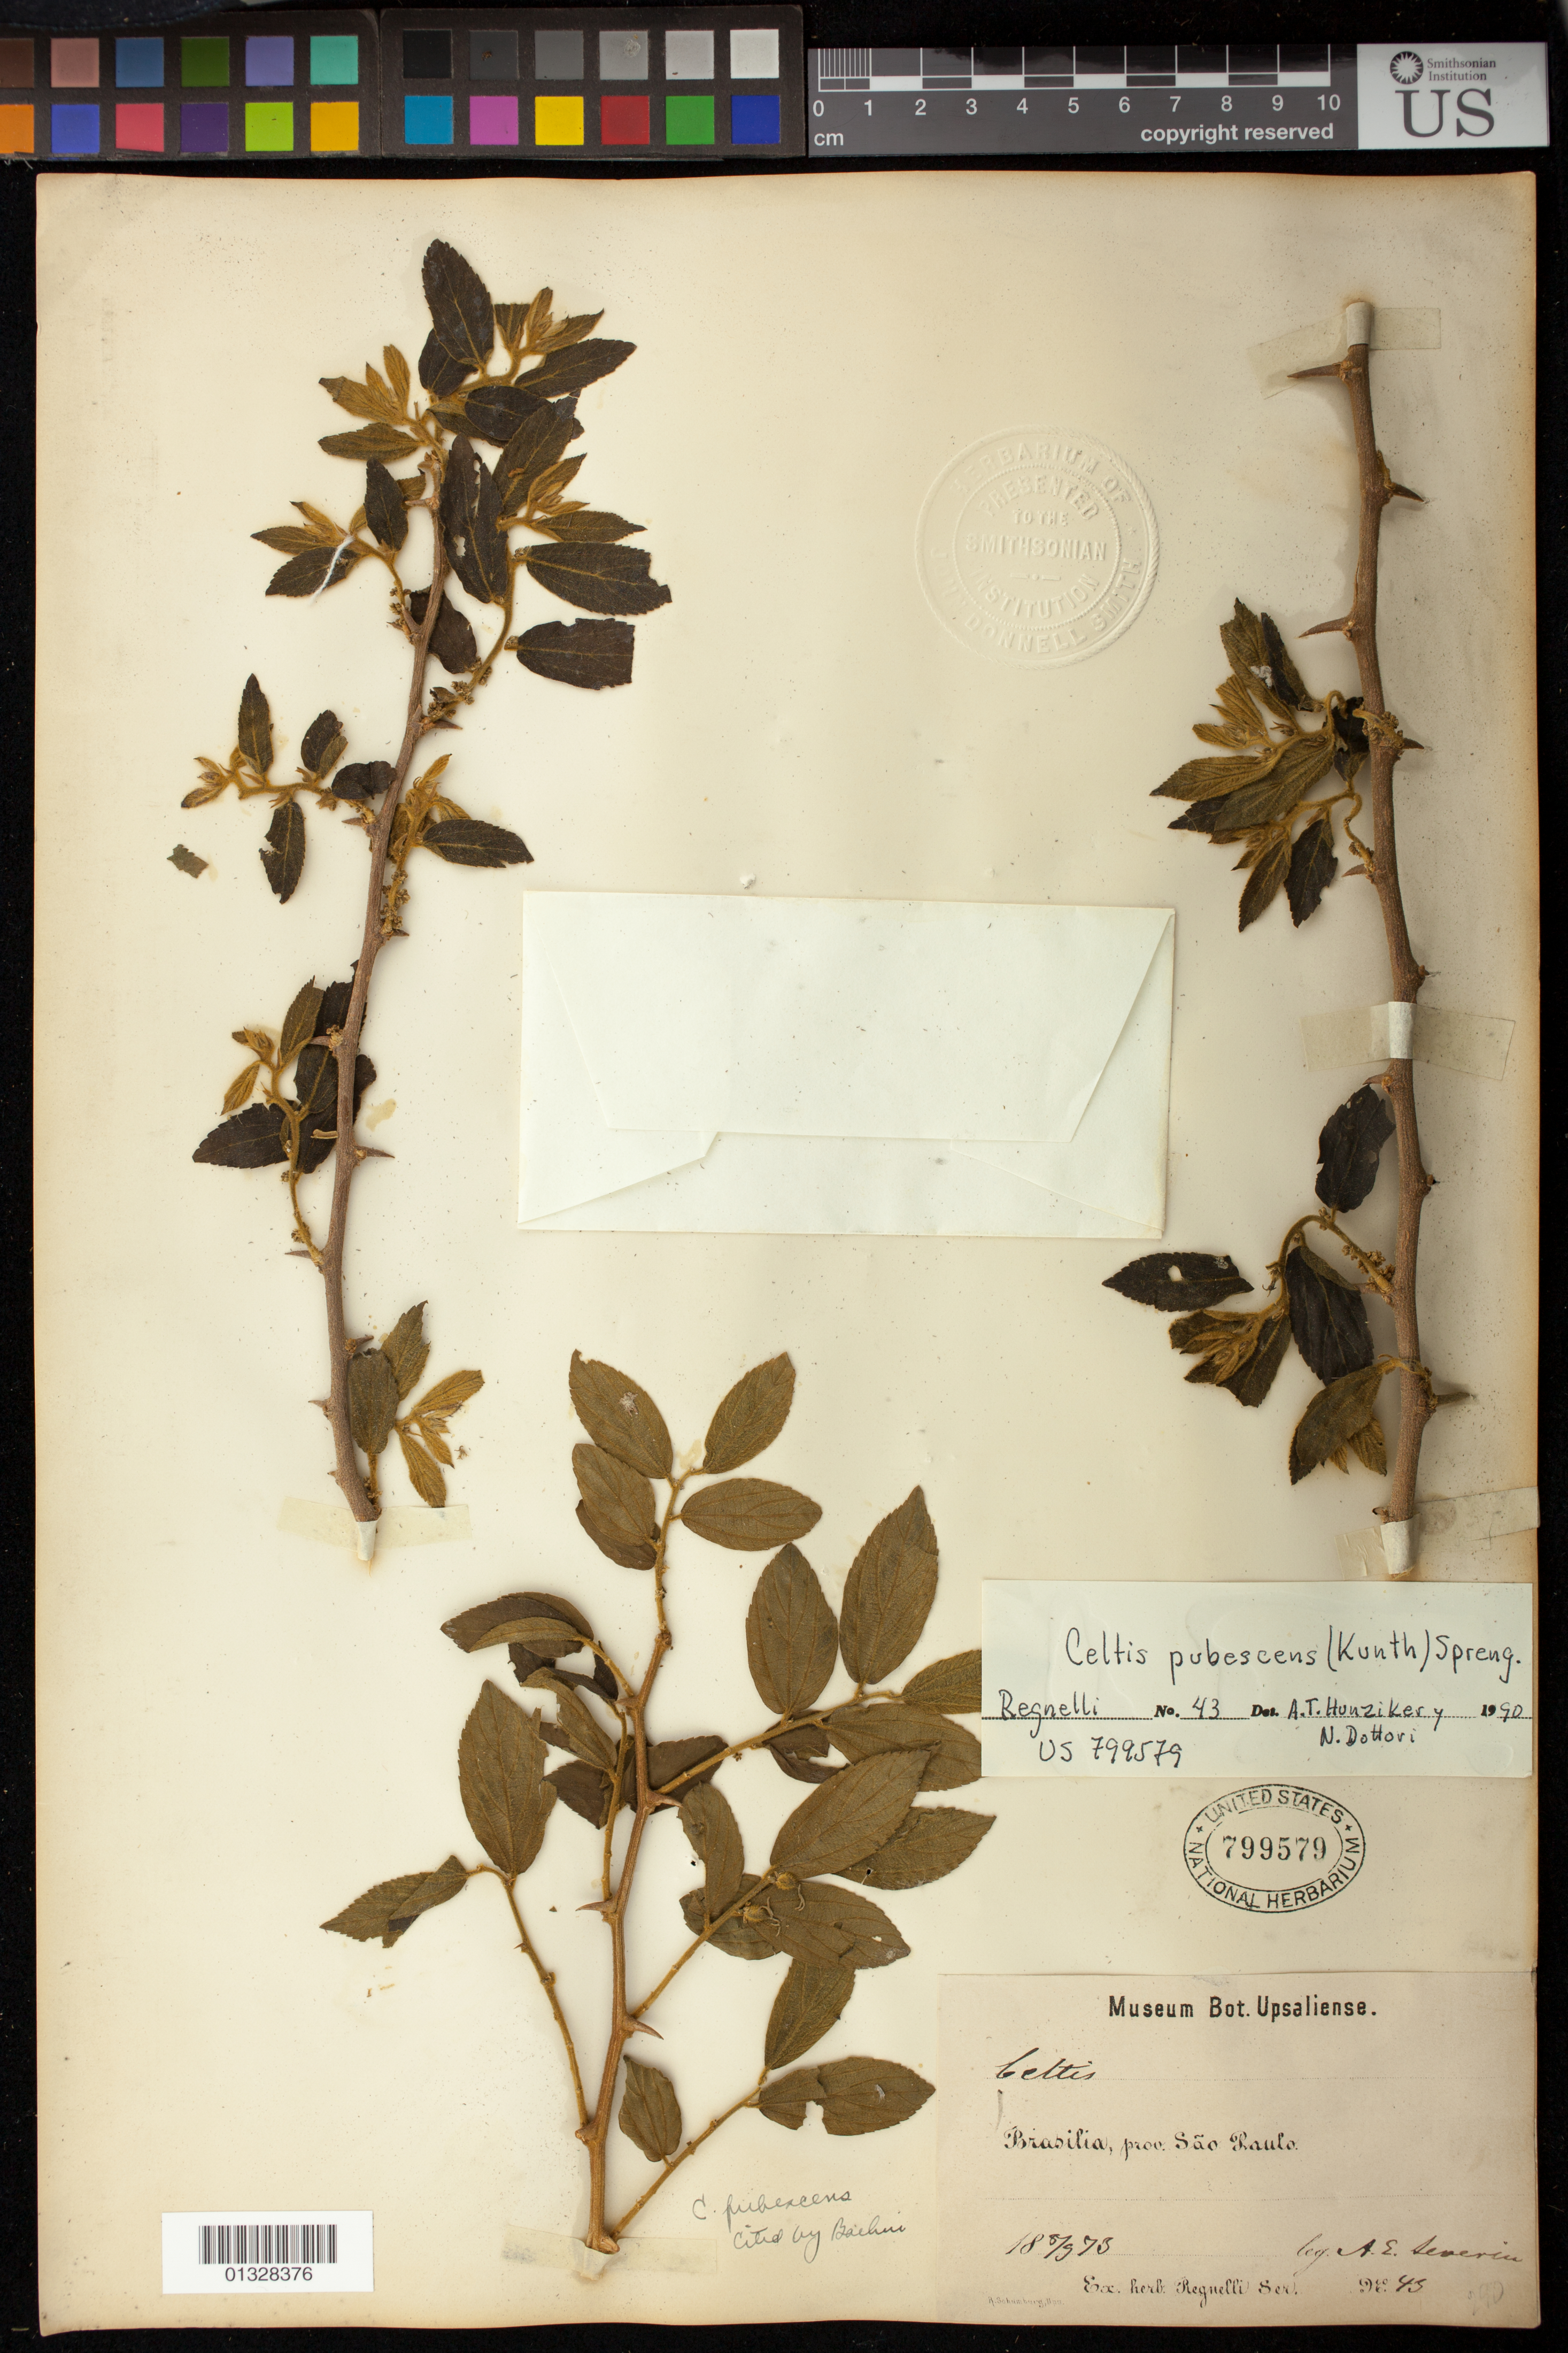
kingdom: Plantae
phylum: Tracheophyta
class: Magnoliopsida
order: Rosales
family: Cannabaceae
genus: Celtis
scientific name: Celtis pubescens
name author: (Kunth) Spreng.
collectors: A. Severin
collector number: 43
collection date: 1873-09-08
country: Brazil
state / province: São Paulo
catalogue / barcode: US 799579